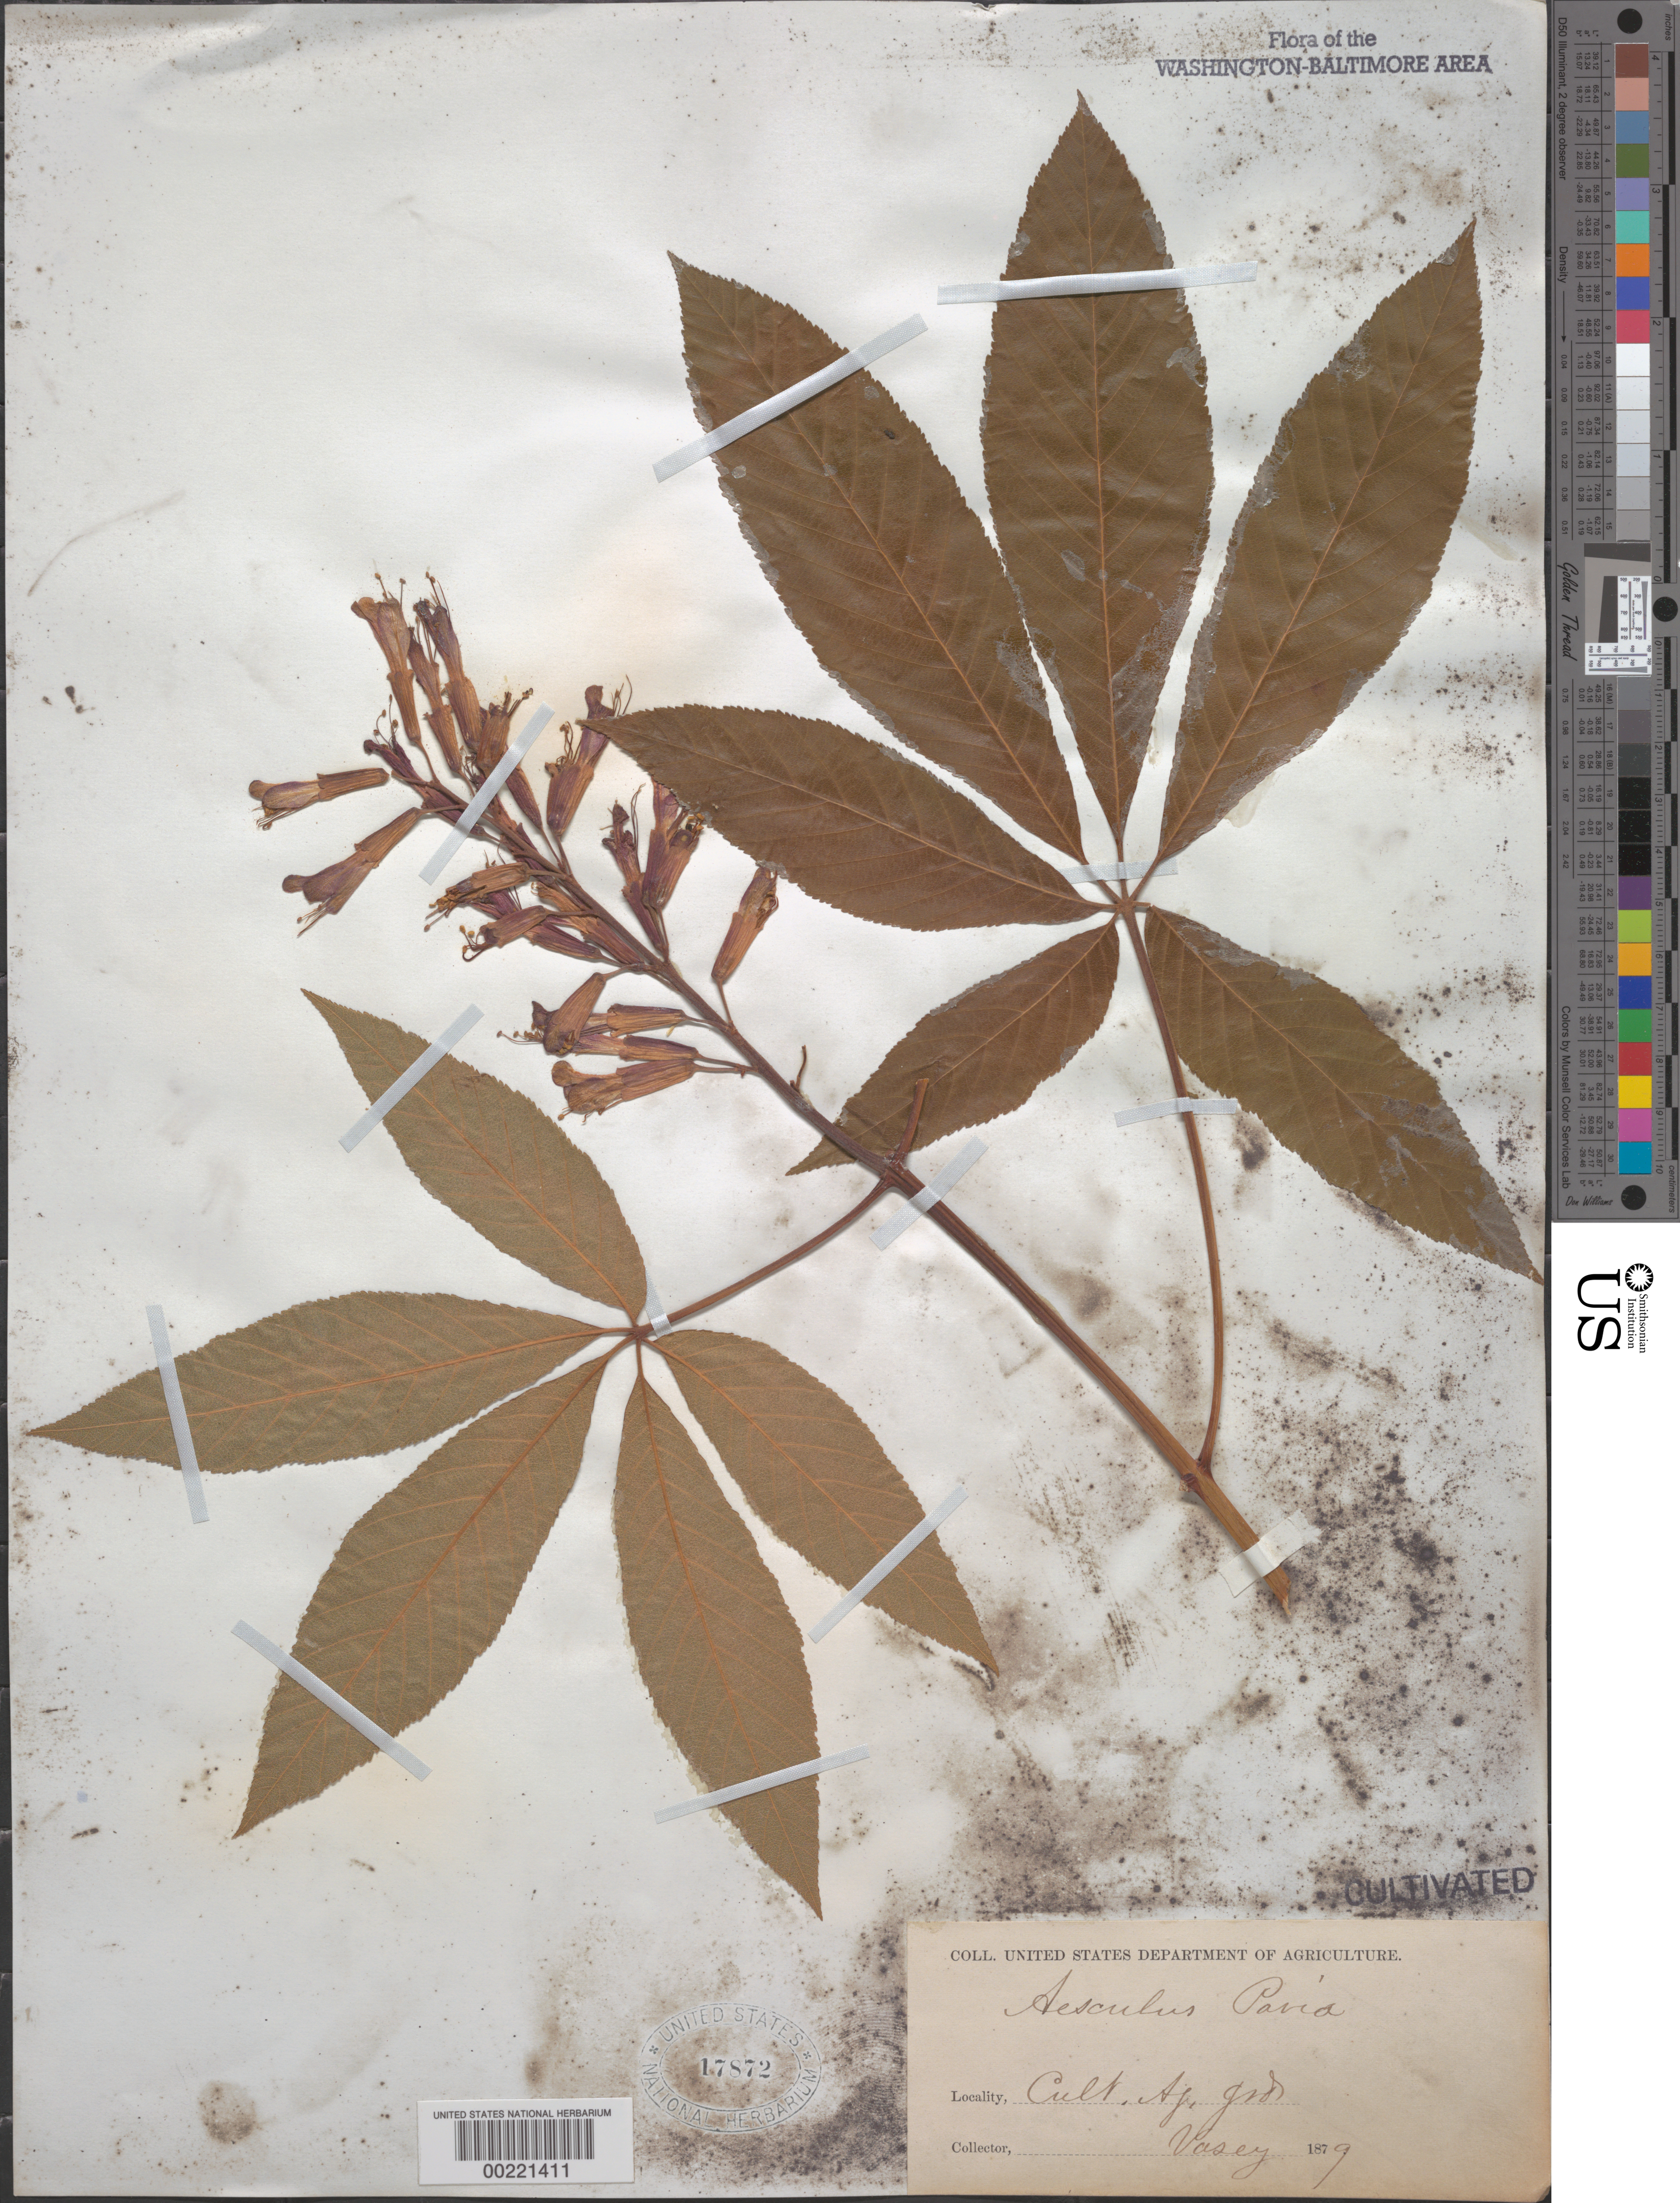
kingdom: Plantae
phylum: Tracheophyta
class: Magnoliopsida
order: Sapindales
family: Sapindaceae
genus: Aesculus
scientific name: Aesculus pavia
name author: L.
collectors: G. R. Vasey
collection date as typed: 1879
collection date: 1879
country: United States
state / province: District of Columbia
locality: Department of Agriculture grounds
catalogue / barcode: US 17872